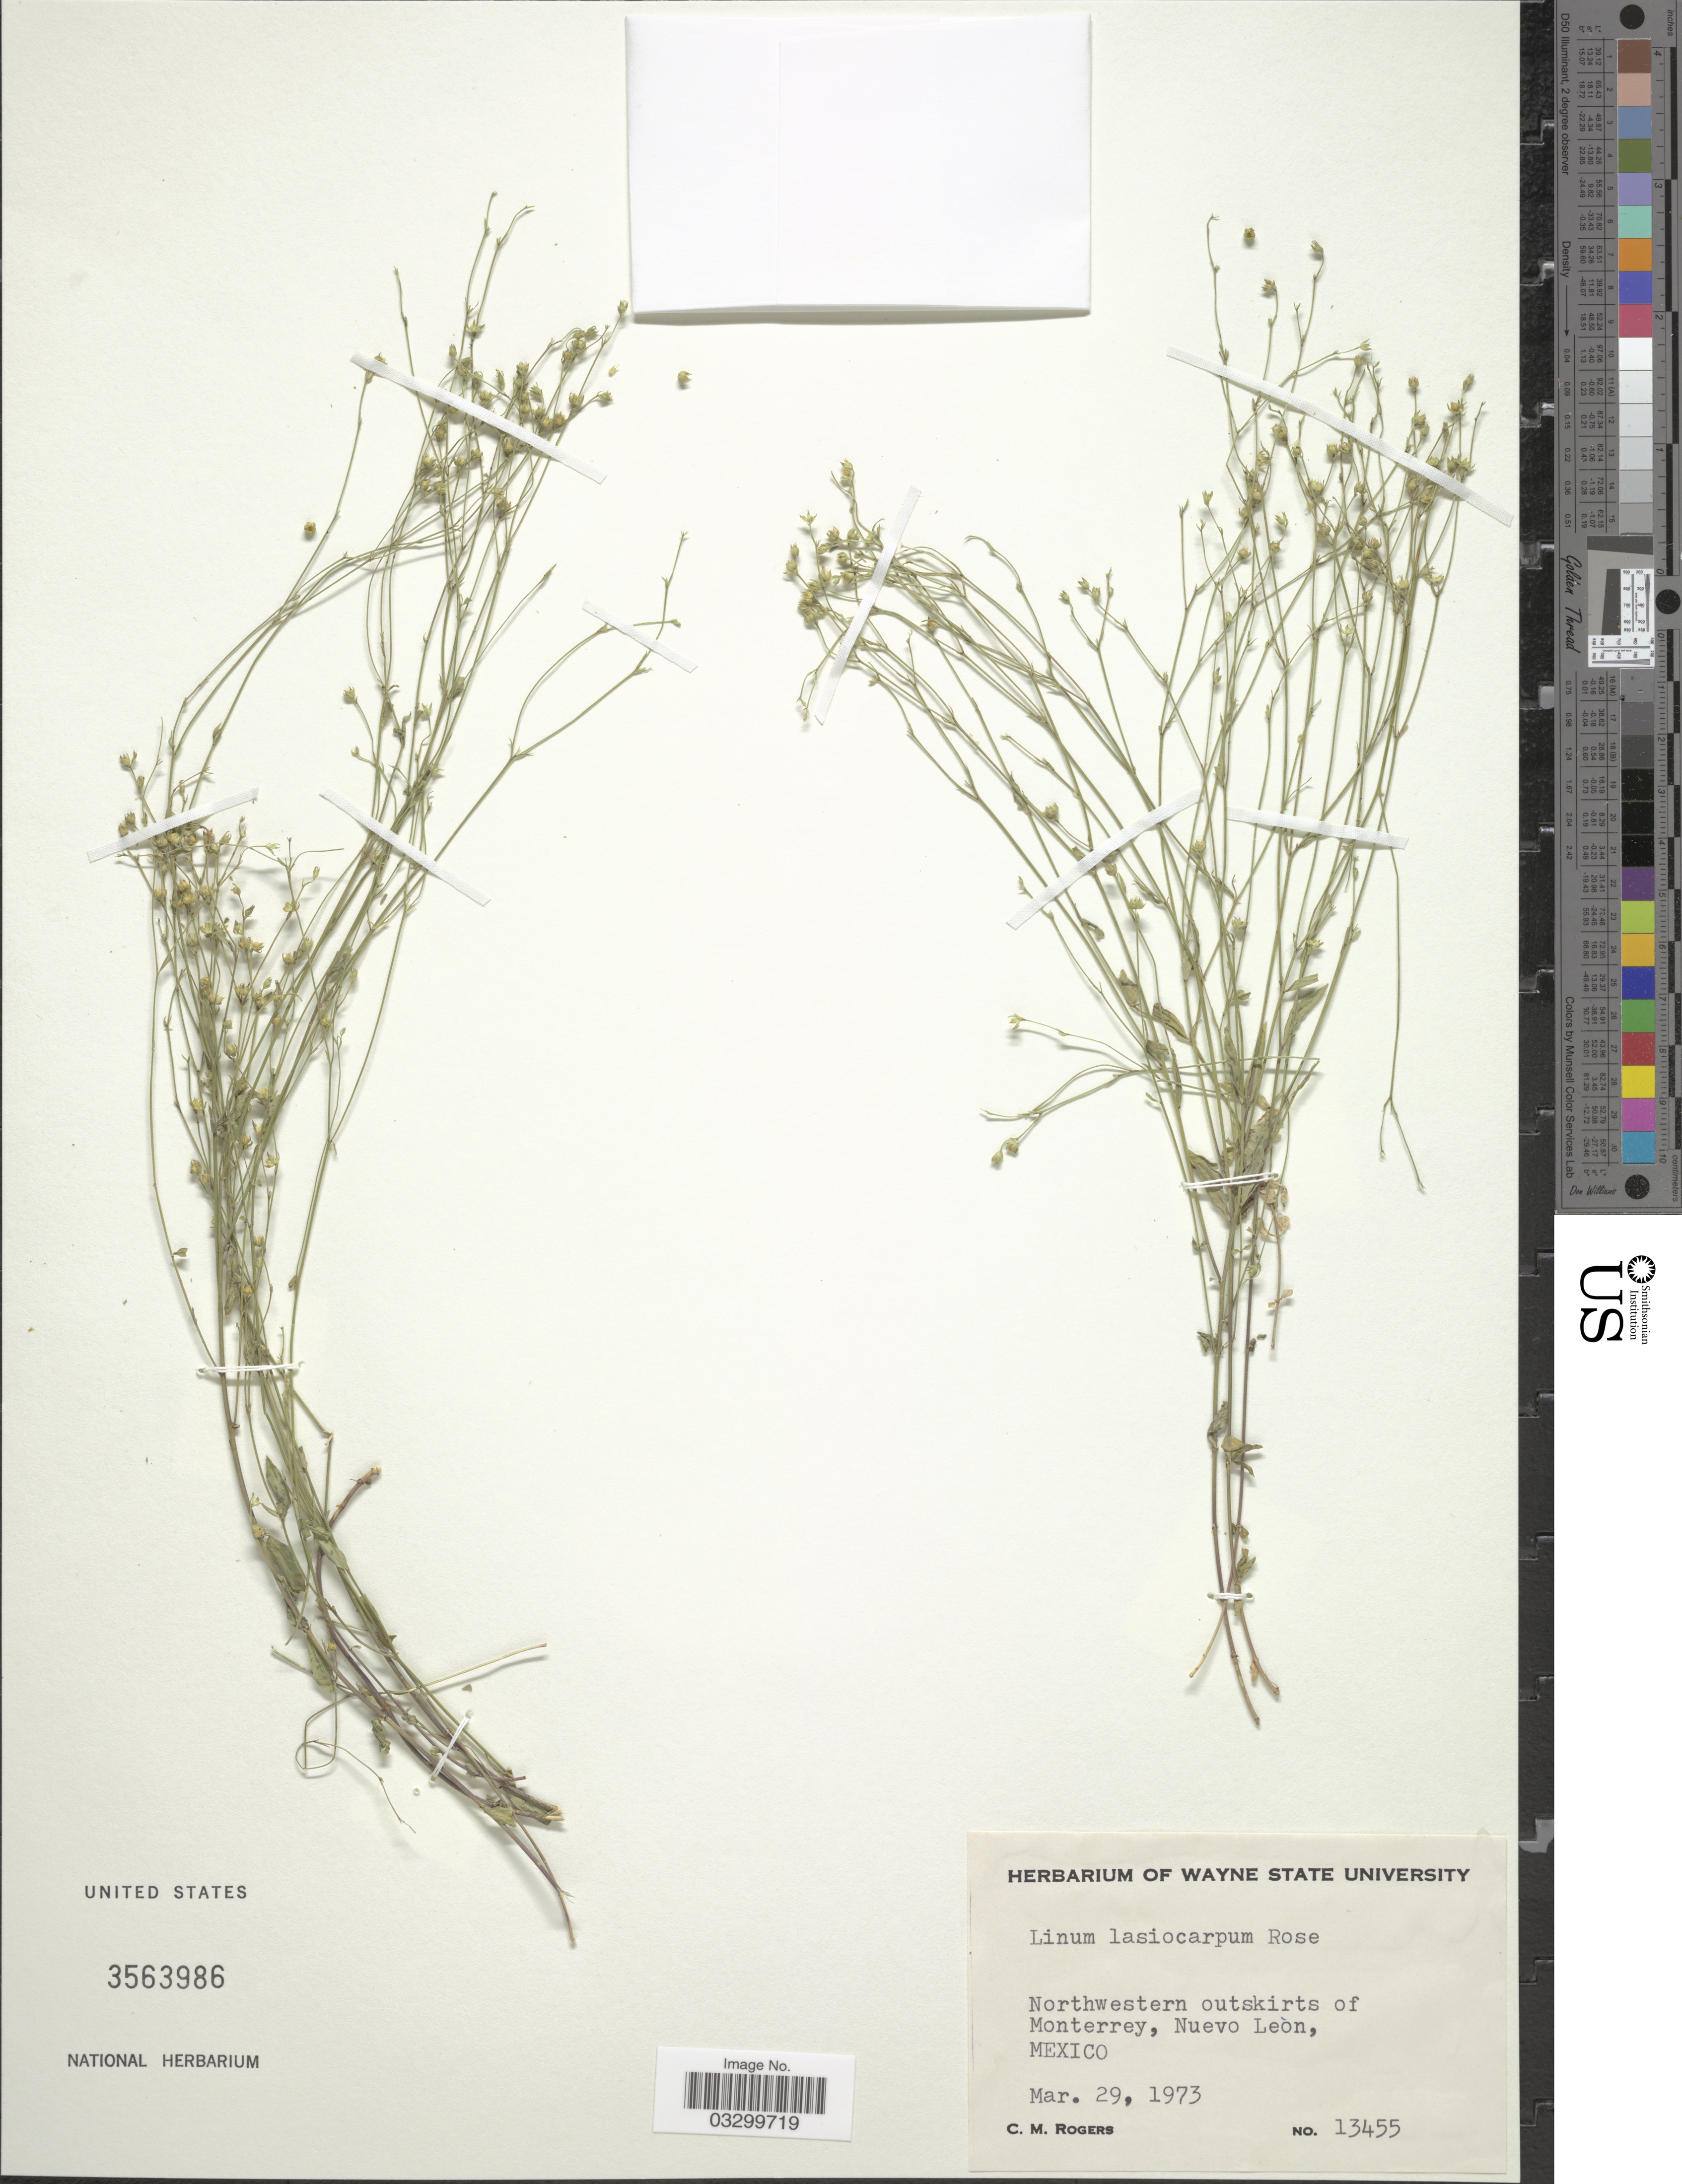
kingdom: Plantae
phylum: Tracheophyta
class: Magnoliopsida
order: Malpighiales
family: Linaceae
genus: Linum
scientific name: Linum lasiocarpum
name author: Rose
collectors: C. M. Rogers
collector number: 13455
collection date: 1973-03-29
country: Mexico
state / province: Nuevo León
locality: Northwestern outskirts of Monterrey.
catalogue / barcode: US 3563986